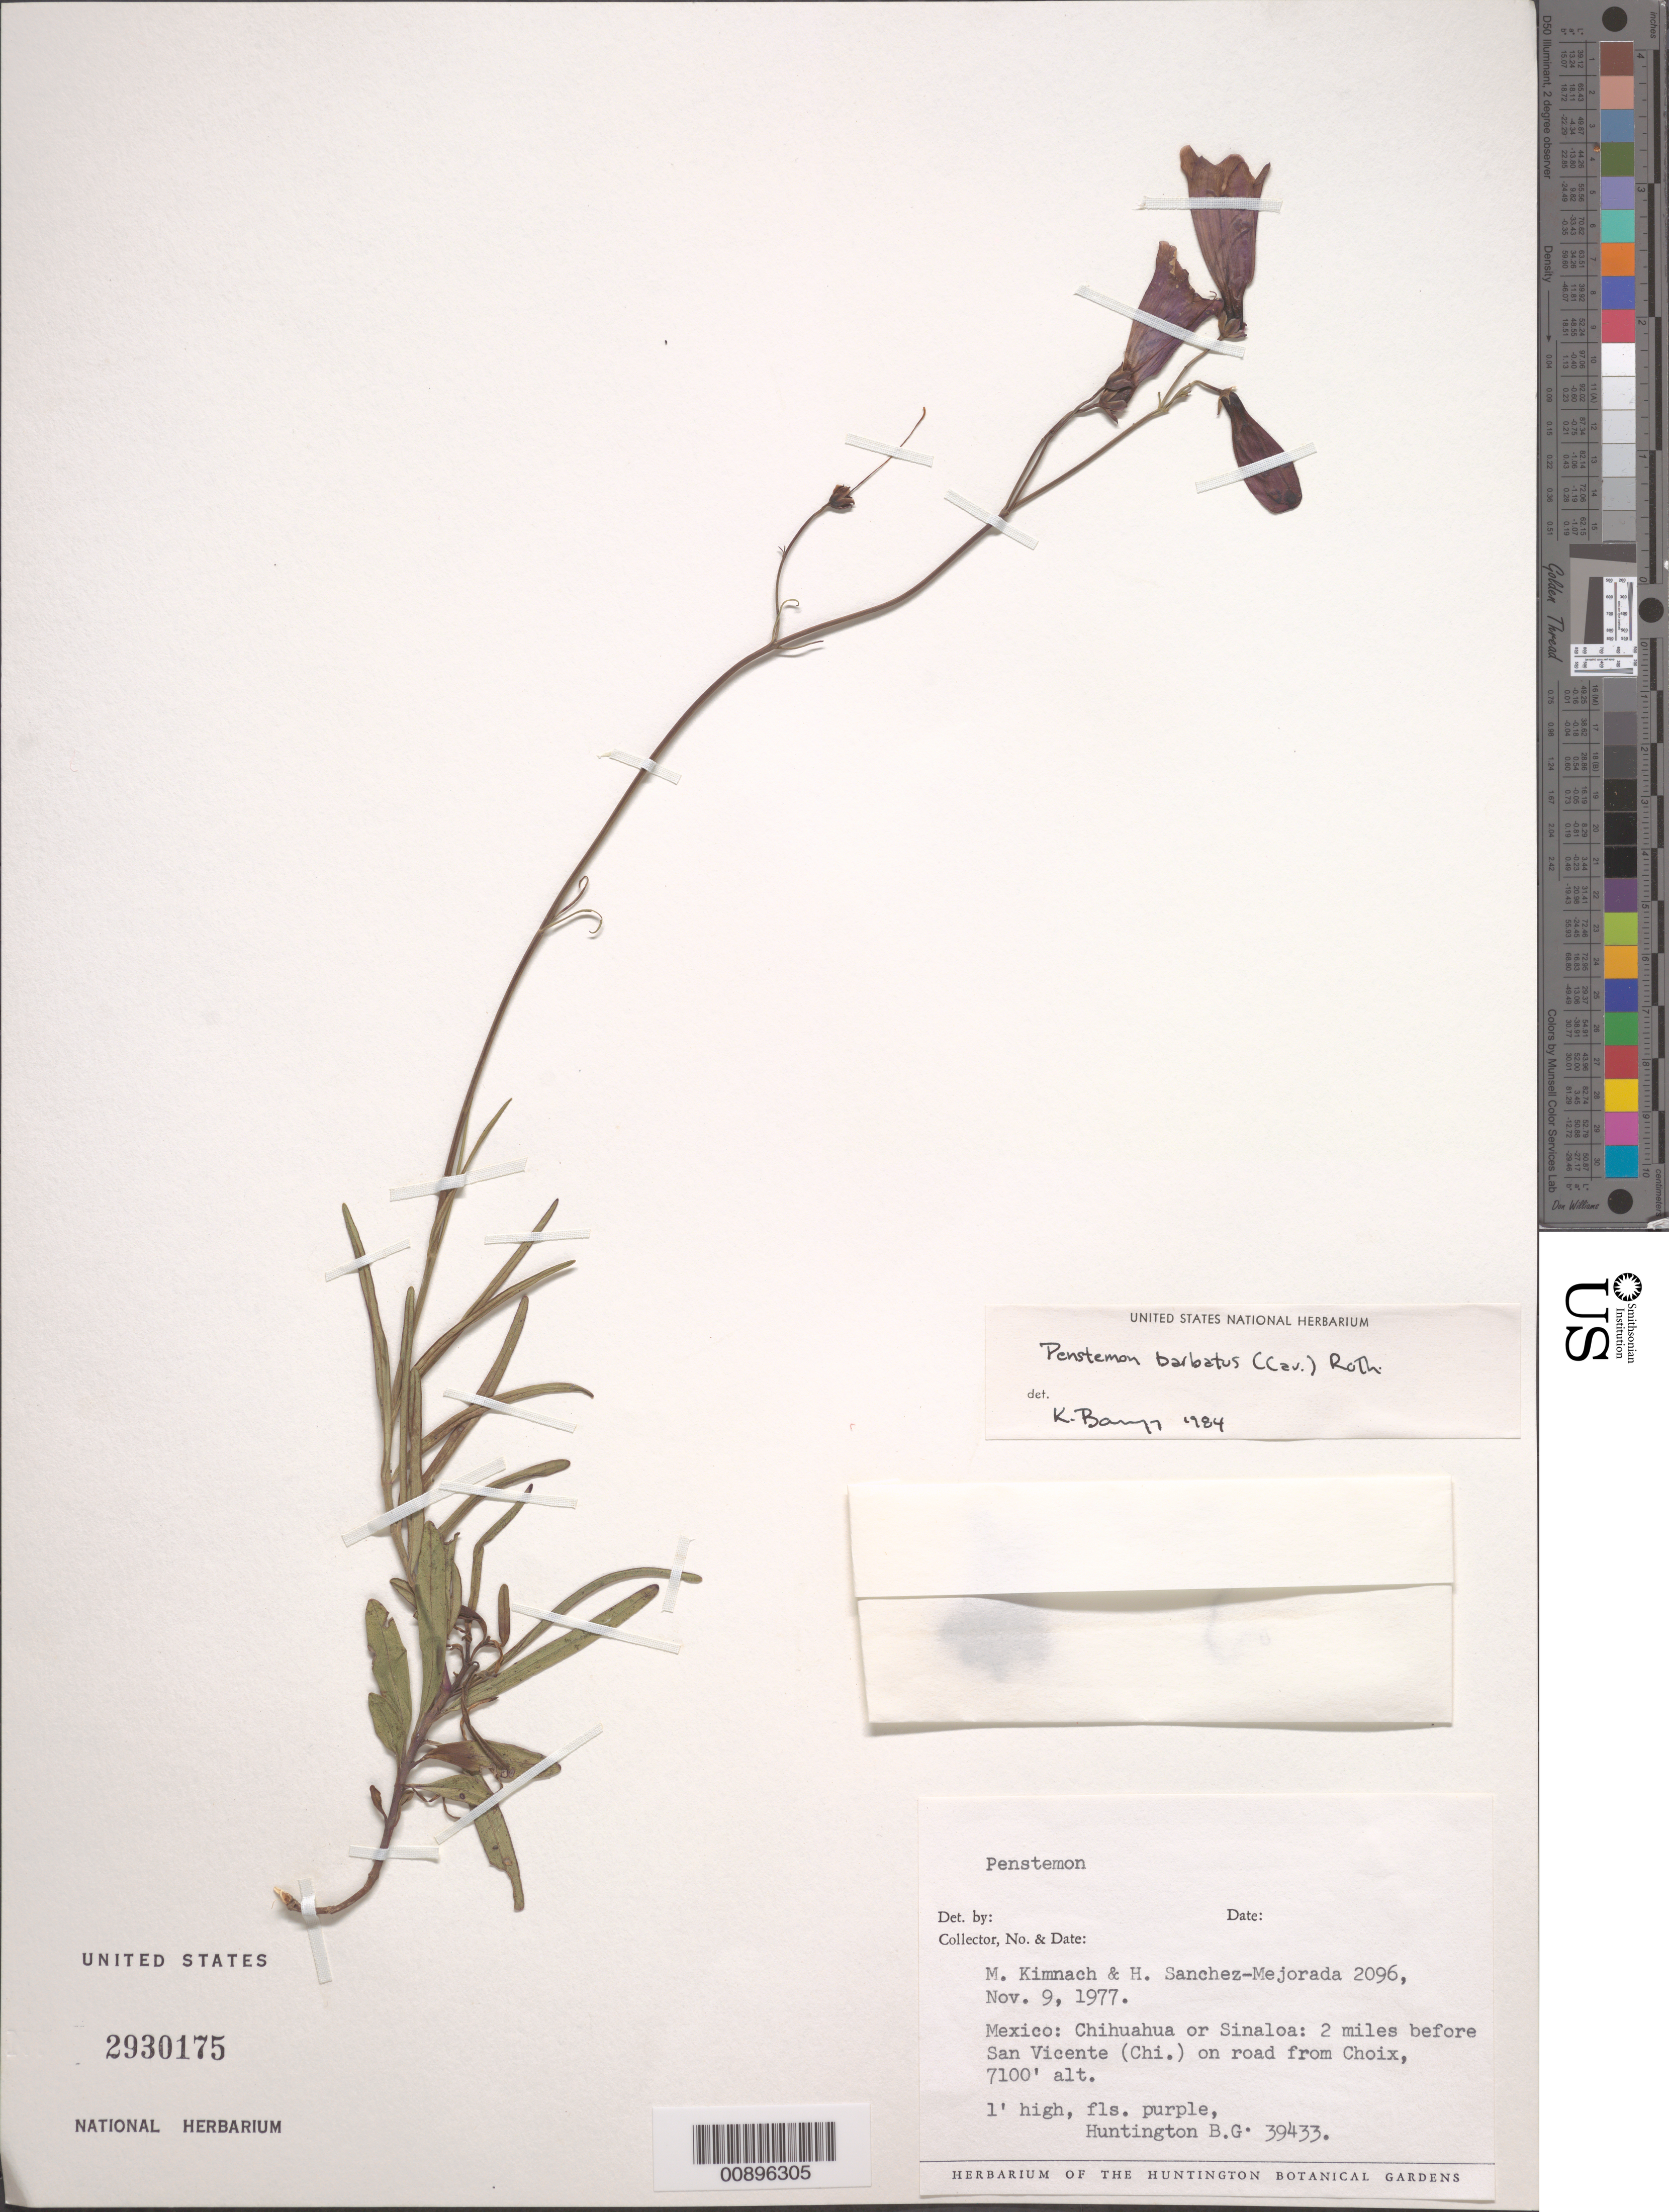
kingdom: Plantae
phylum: Tracheophyta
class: Magnoliopsida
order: Lamiales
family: Plantaginaceae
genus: Penstemon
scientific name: Penstemon barbatus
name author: (Cav.) Roth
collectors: M. W. Kimnach & H. Sánchez-Mejorada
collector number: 2096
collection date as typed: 09 Nov 1977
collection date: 1977-11-09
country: Mexico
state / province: Chihuahua / Sinaloa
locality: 2 miles before San Vicente (Chih.) on road from Choix. Chihuahua of Sinaloa.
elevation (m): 2164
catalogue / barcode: US 2930175